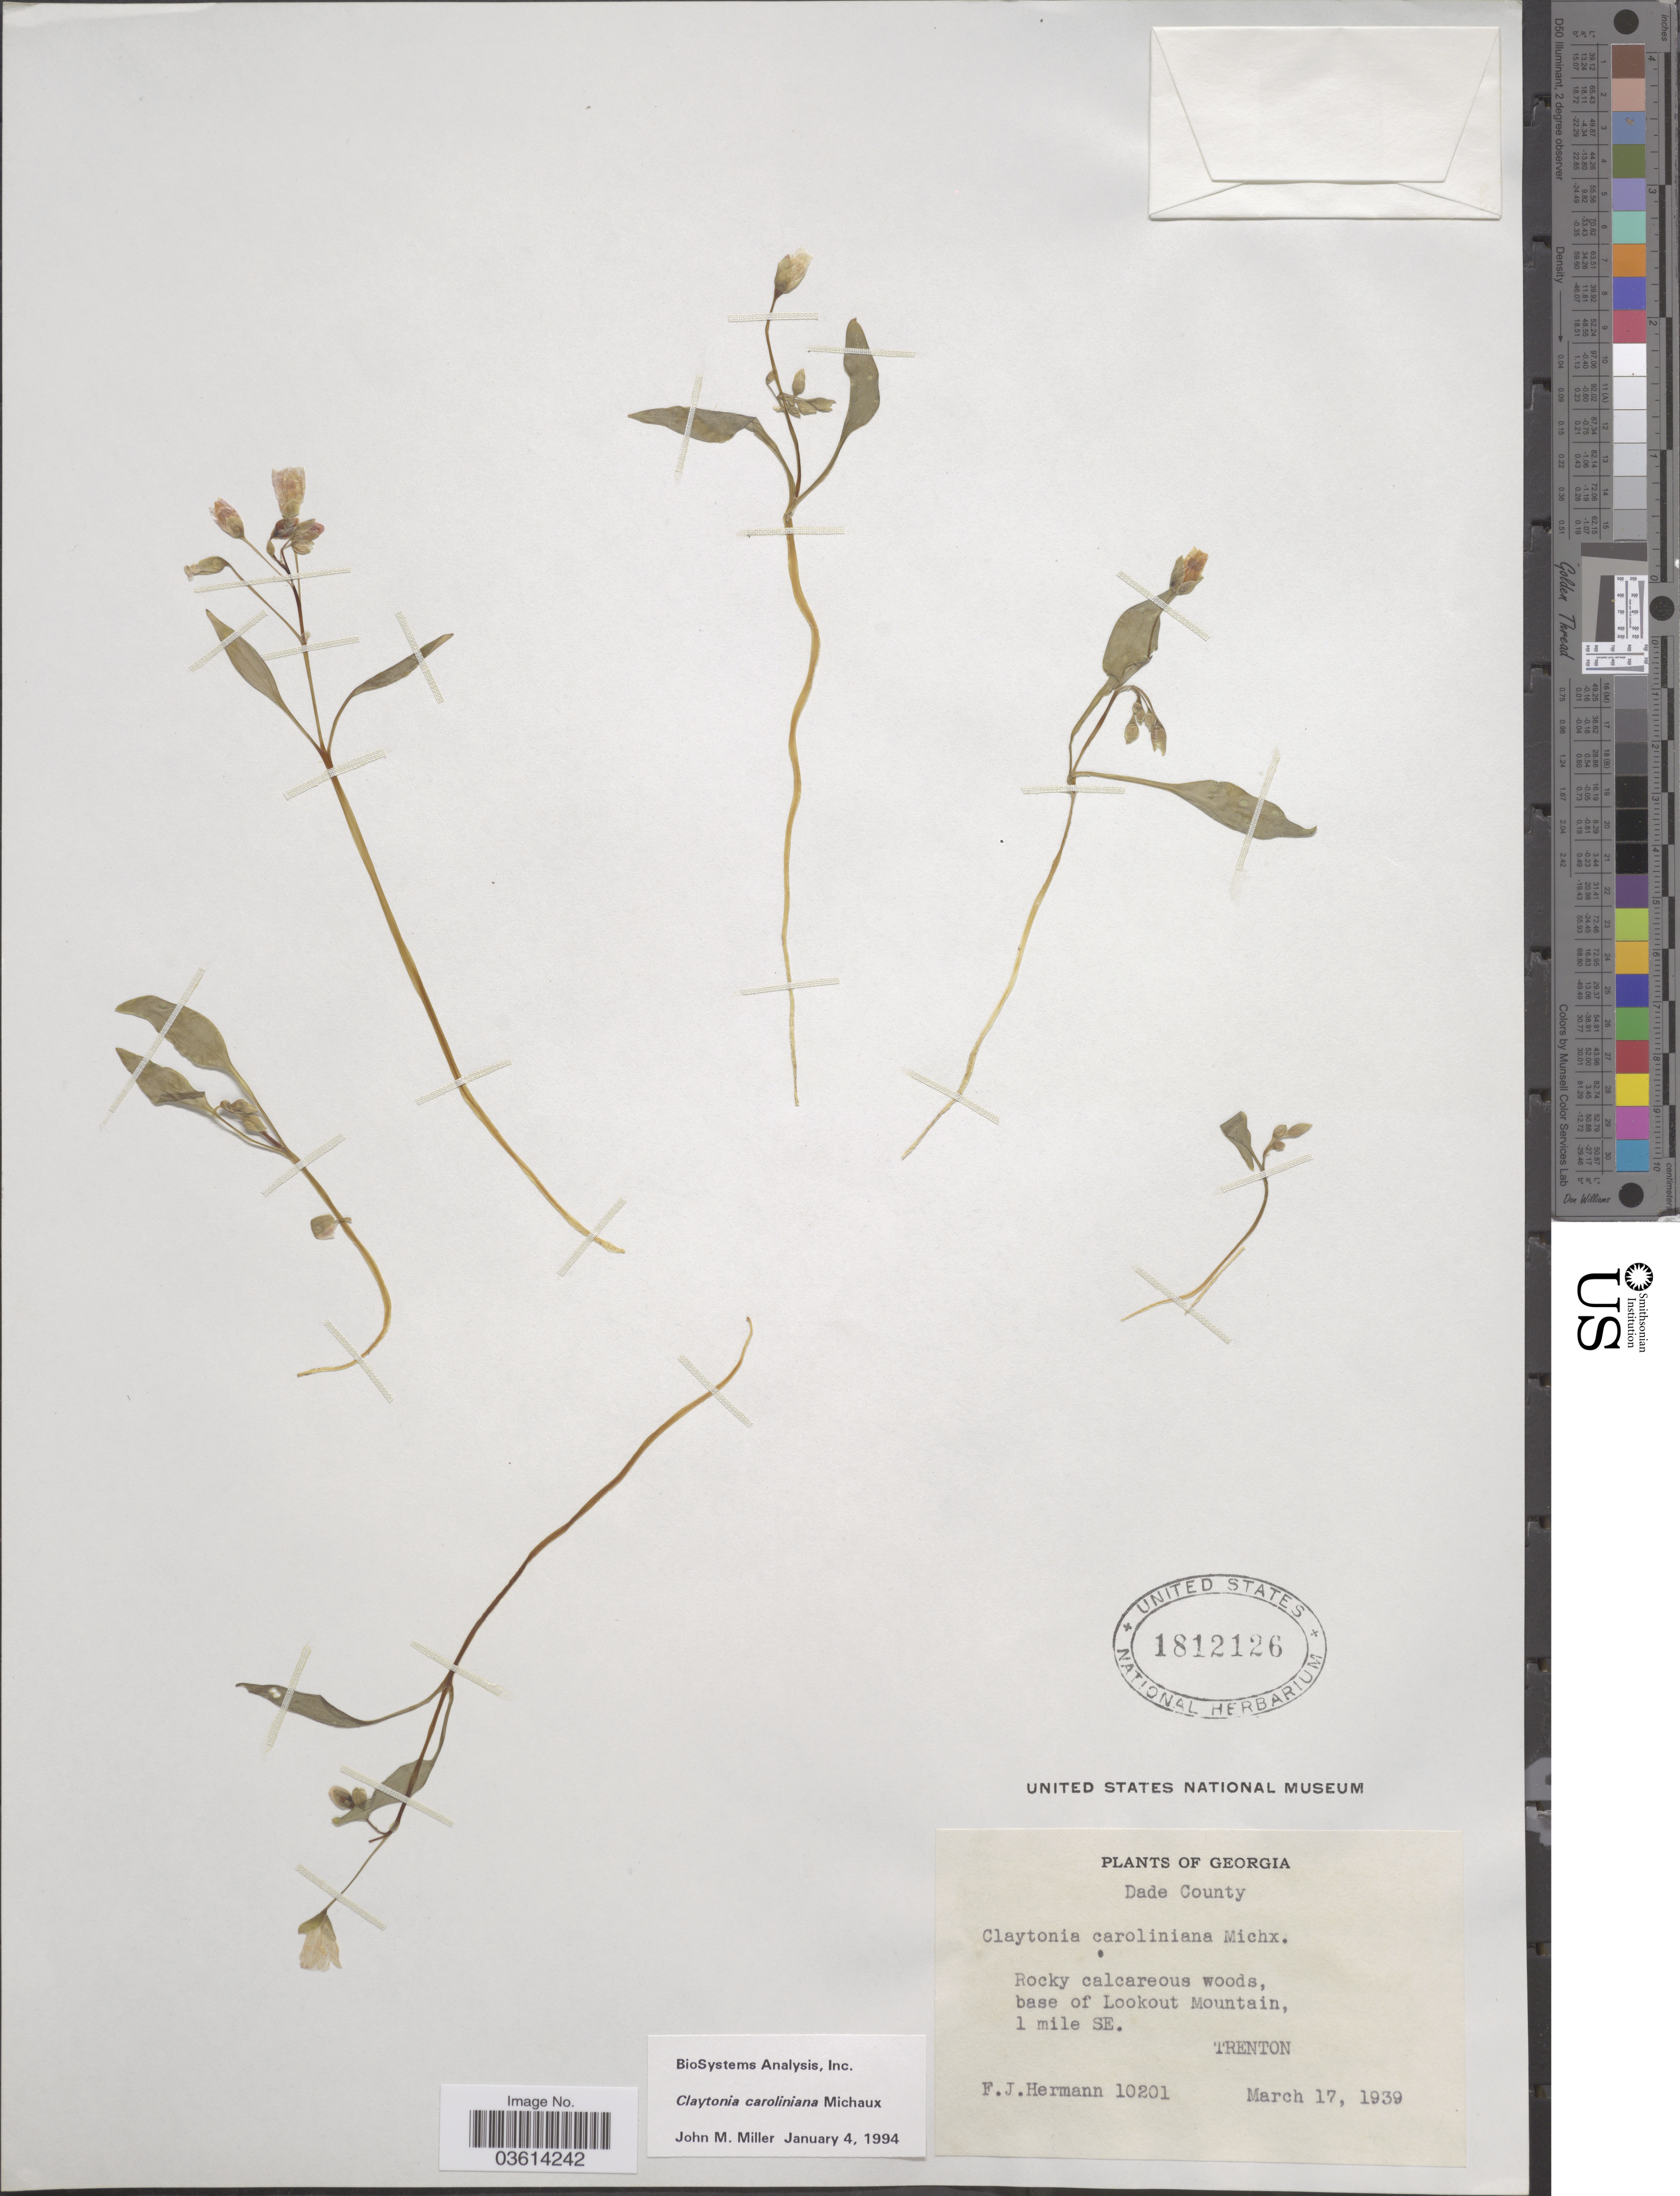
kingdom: Plantae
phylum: Tracheophyta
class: Magnoliopsida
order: Caryophyllales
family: Montiaceae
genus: Claytonia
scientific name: Claytonia caroliniana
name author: Michx.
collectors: F. J. Hermann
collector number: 10201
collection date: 1939-03-17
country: United States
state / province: Georgia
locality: Dade County. Base of Lookout Mountain, 1 mile SE. Trenton.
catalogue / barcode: US 1812126